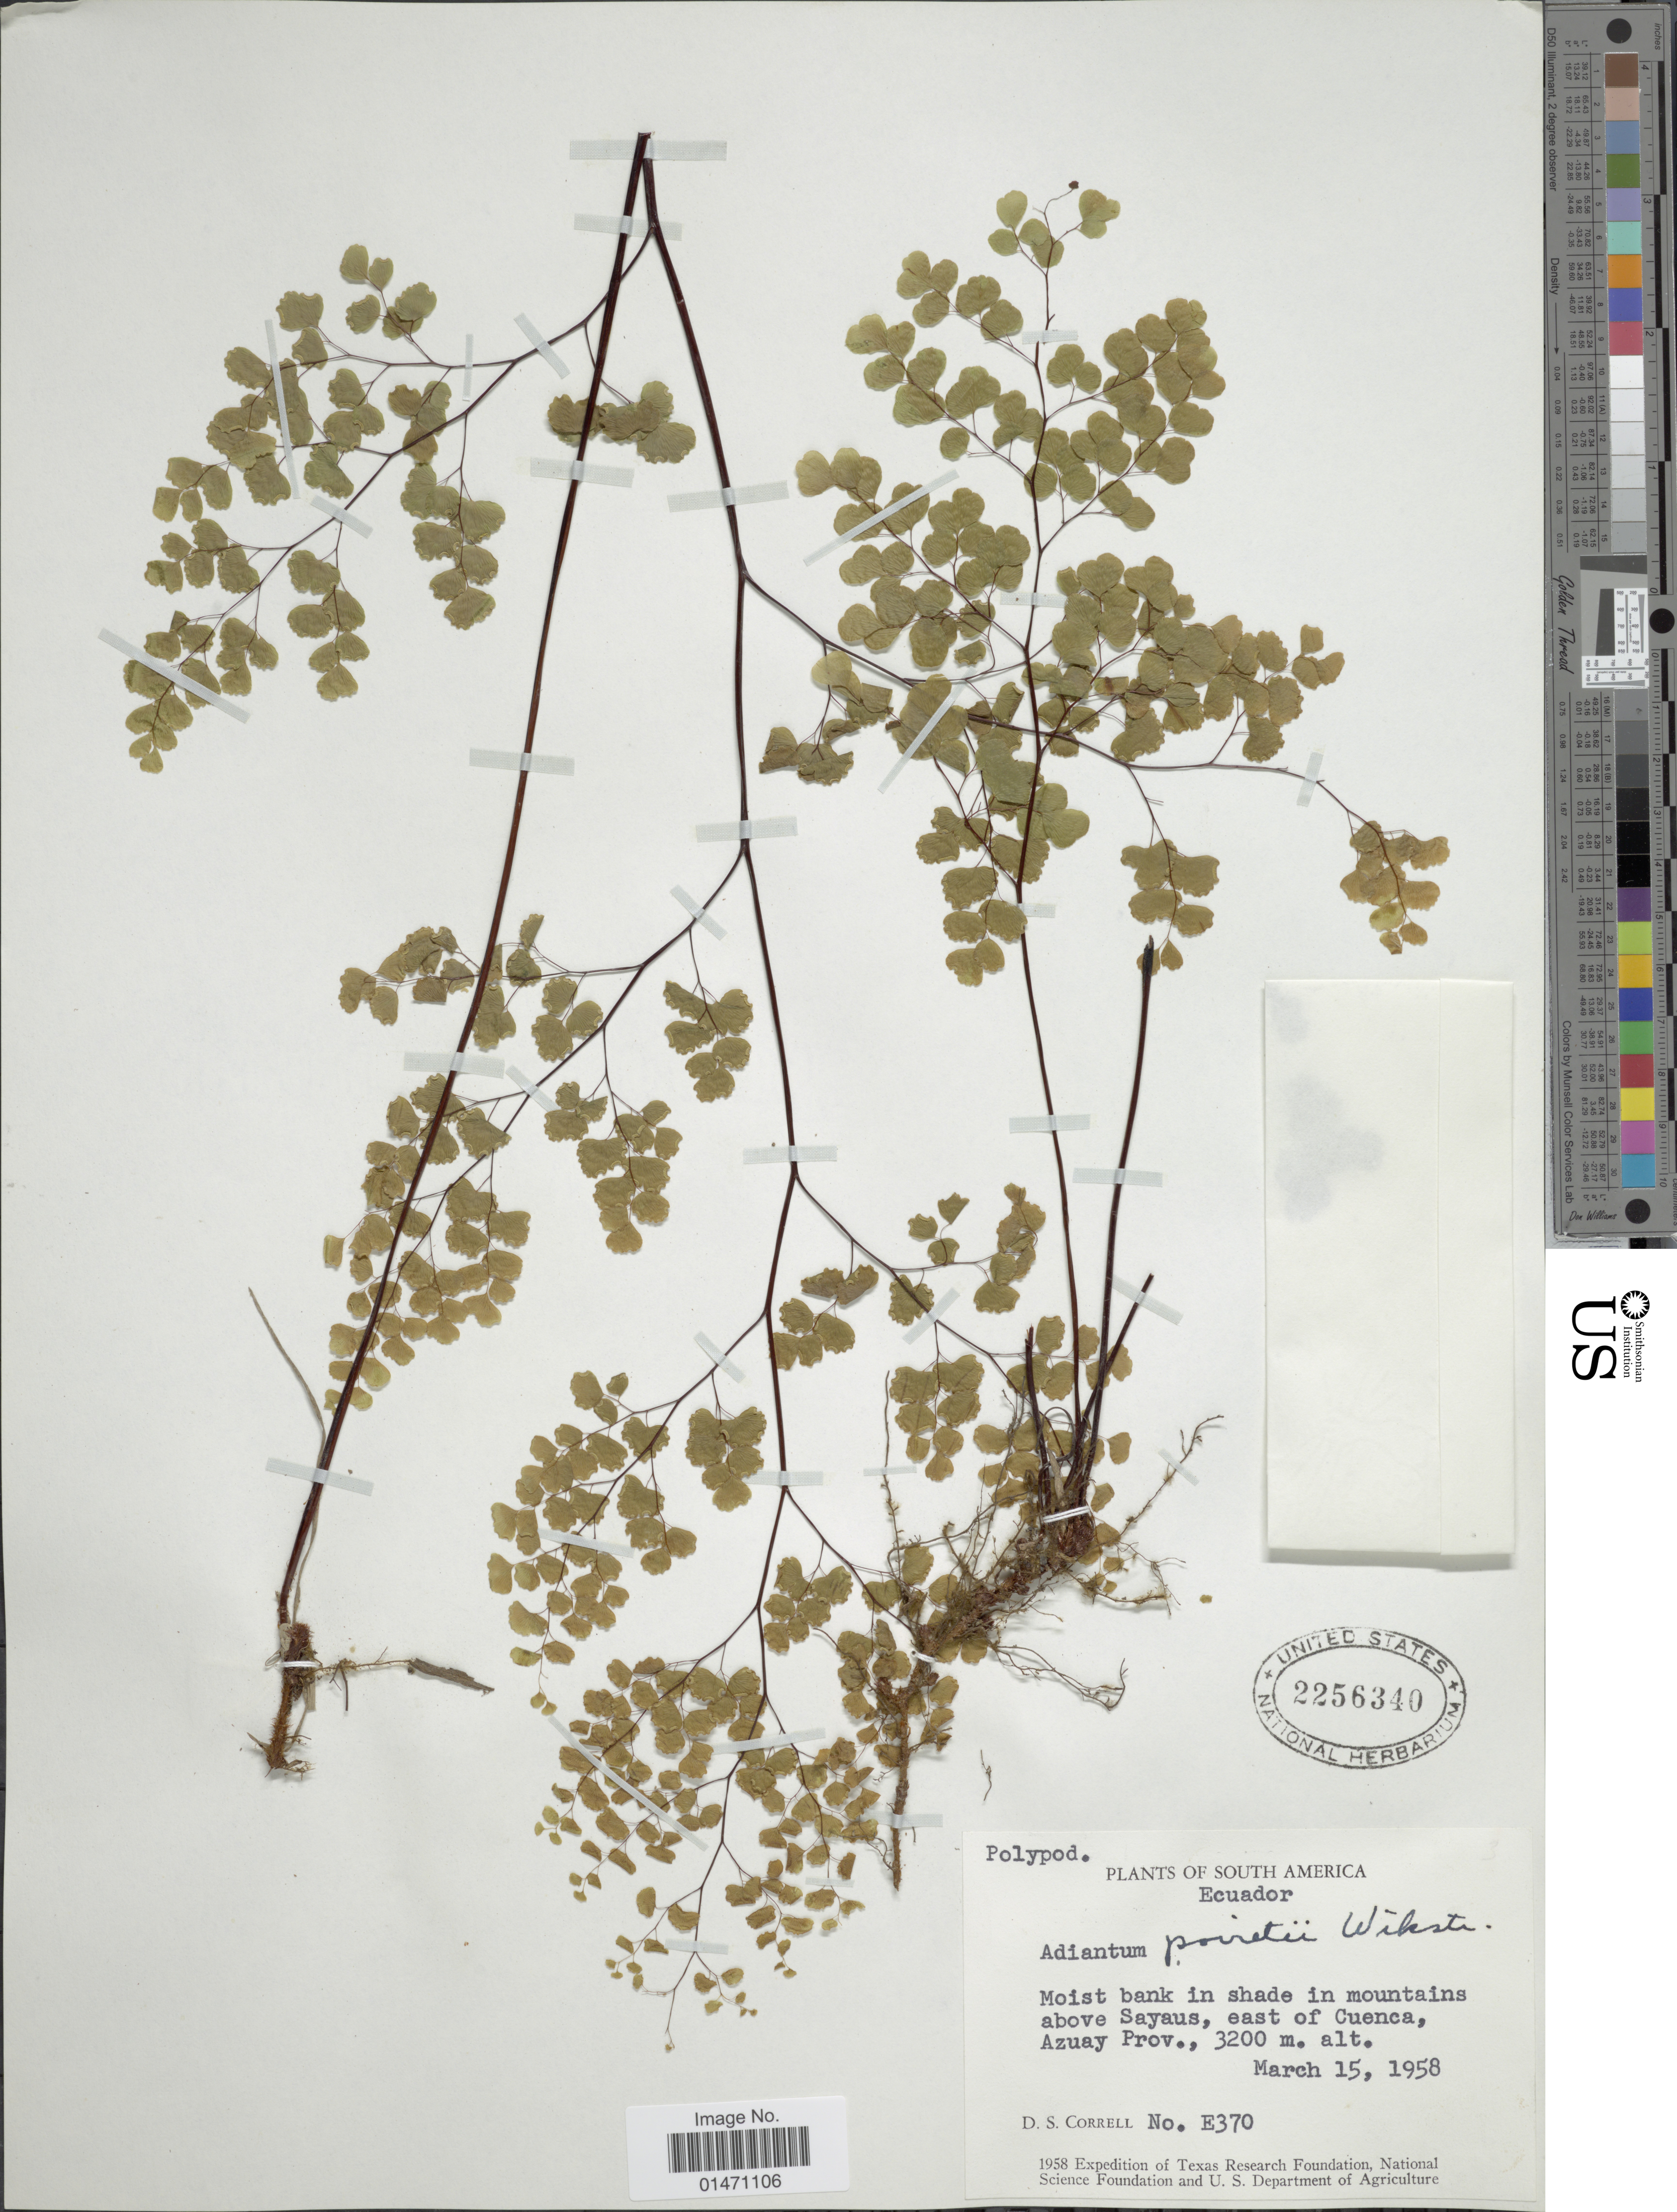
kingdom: Plantae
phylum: Tracheophyta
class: Polypodiopsida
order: Polypodiales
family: Pteridaceae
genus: Adiantum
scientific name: Adiantum poiretii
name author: Wikstr.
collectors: D. S. Correll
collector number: E370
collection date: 1958-03-15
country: Ecuador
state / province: Azuay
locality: Plants of South America, Ecuador, moist bank in shade in mountains above Sayaus, east of Cuenca, Azuay prov.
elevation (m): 3200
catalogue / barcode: US 2256340